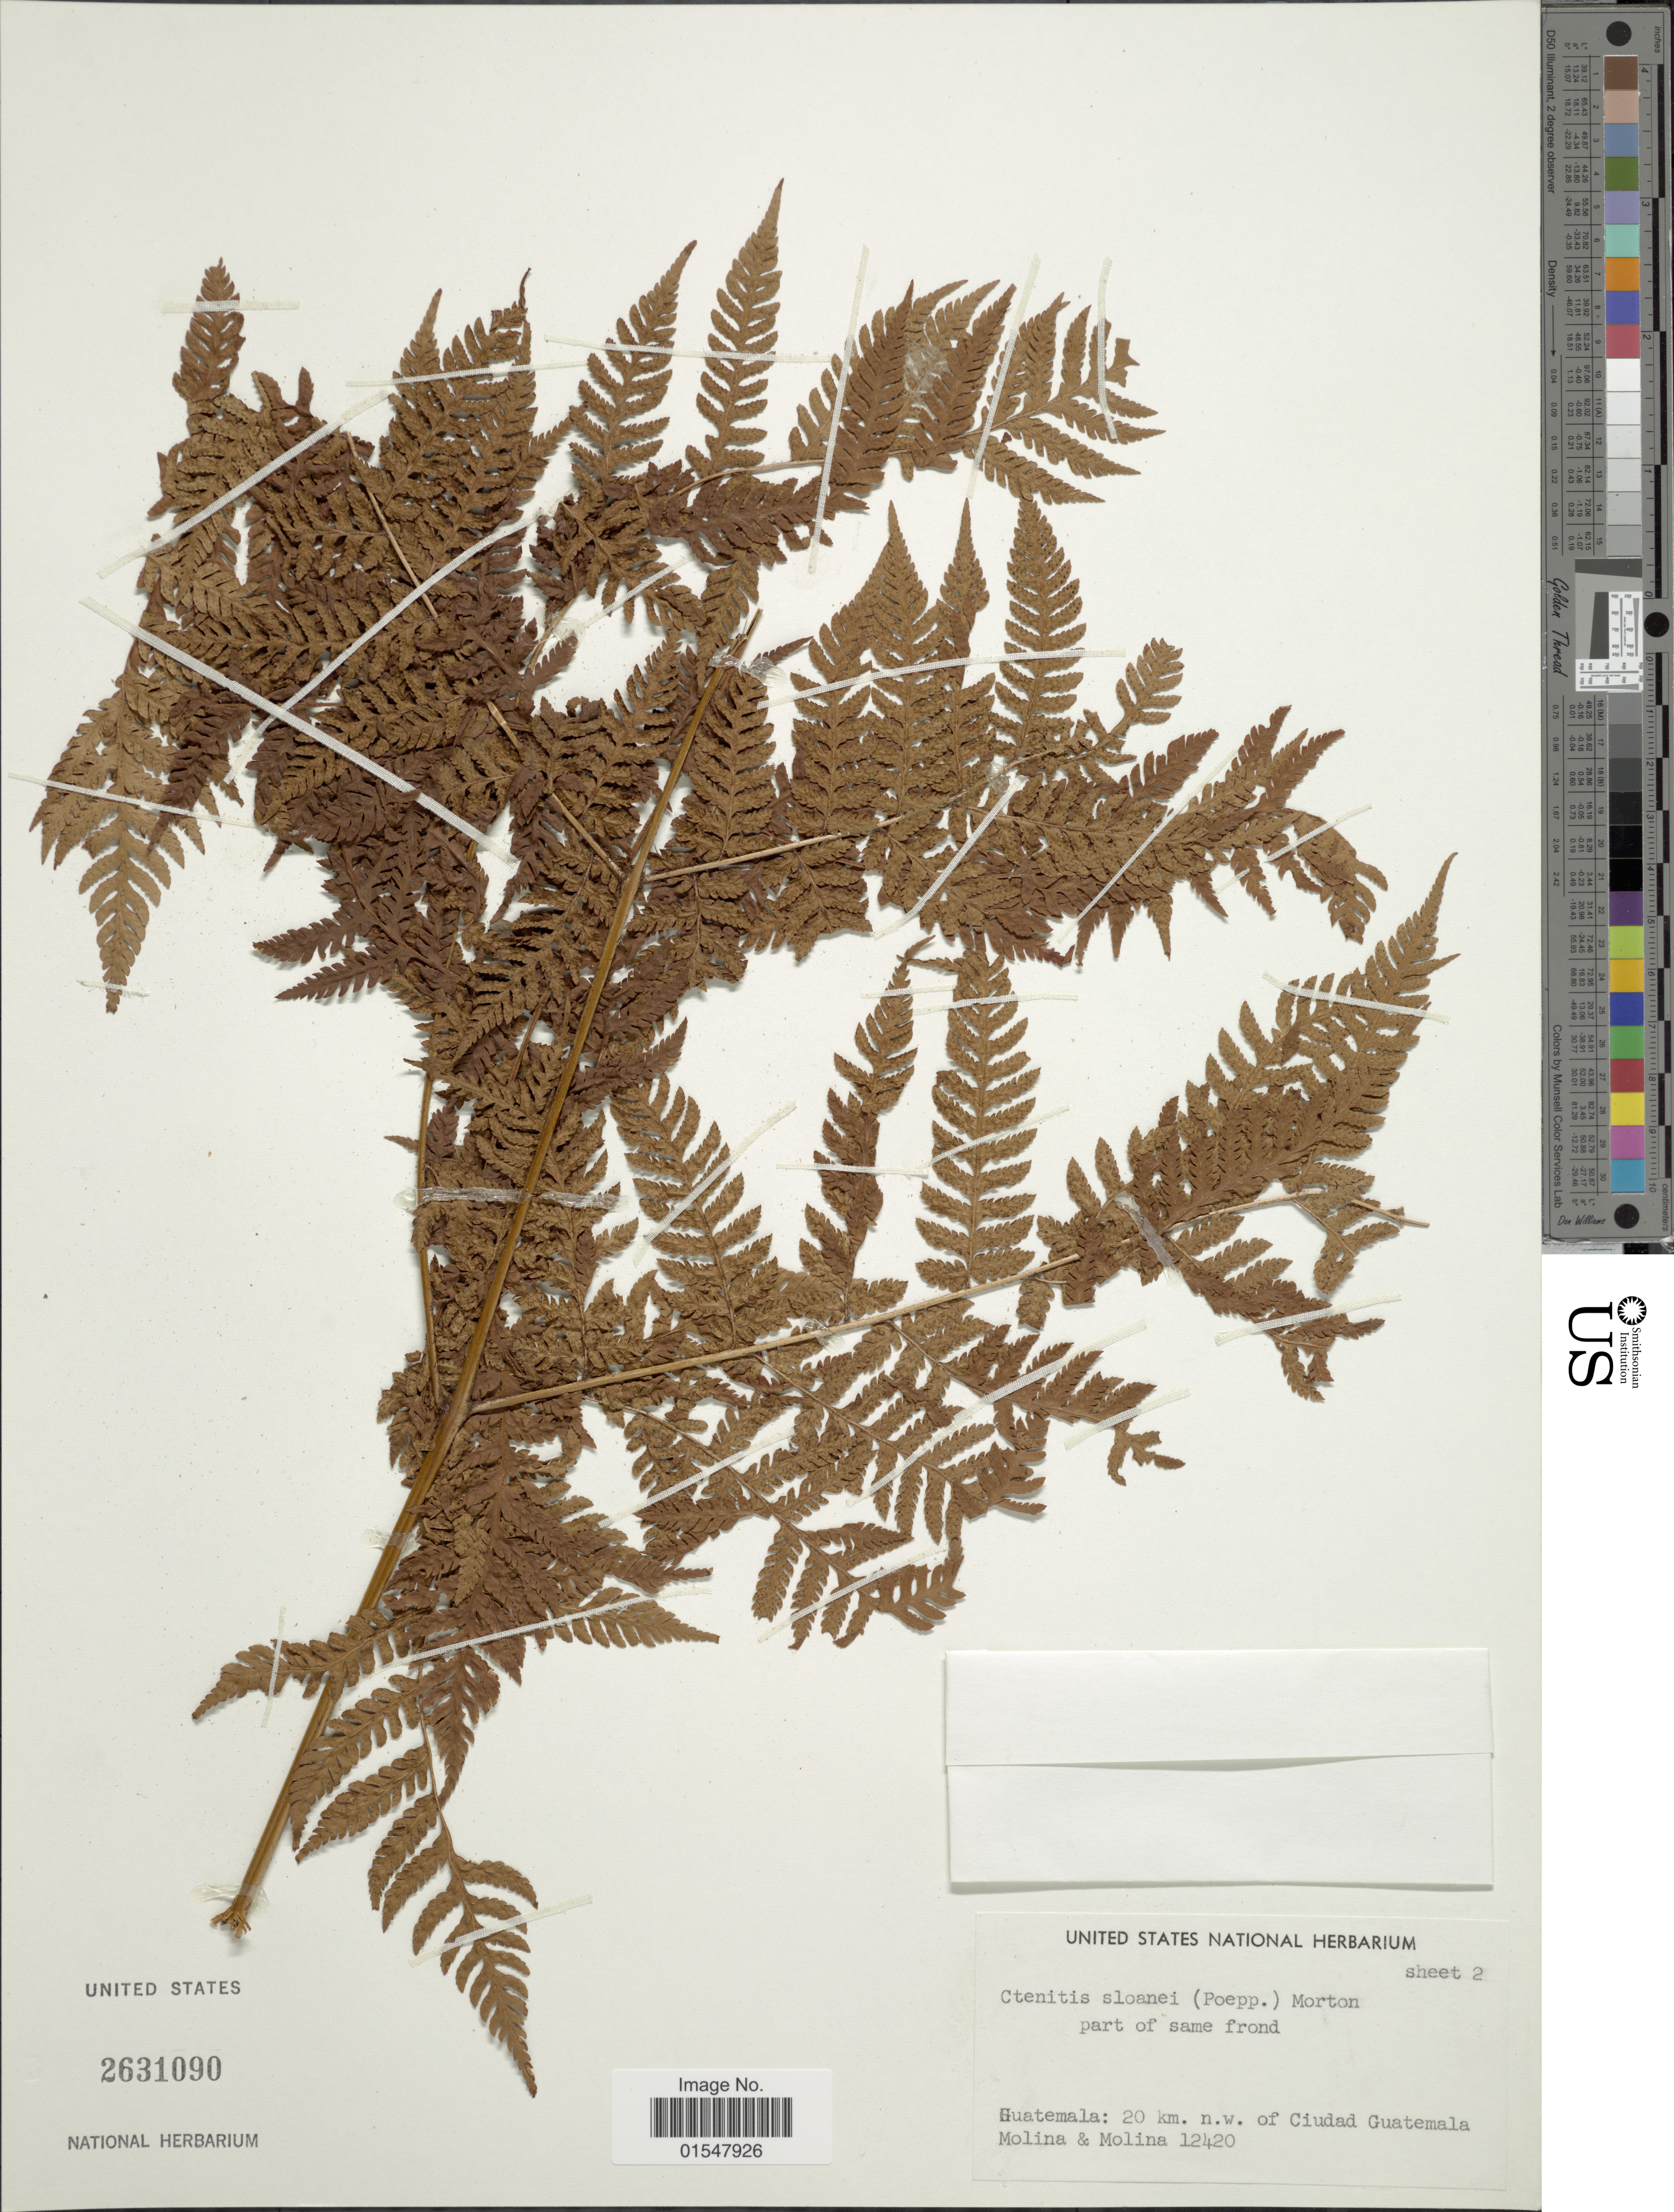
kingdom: Plantae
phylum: Tracheophyta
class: Polypodiopsida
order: Polypodiales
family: Dryopteridaceae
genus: Ctenitis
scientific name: Ctenitis sloanei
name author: (Poepp. ex Spreng.) C.V. Morton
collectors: -- Molina & -- Molina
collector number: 12420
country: Guatemala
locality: Guatemala: 20 km n.w. of Ciudad Guatemala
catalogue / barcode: US 2631090